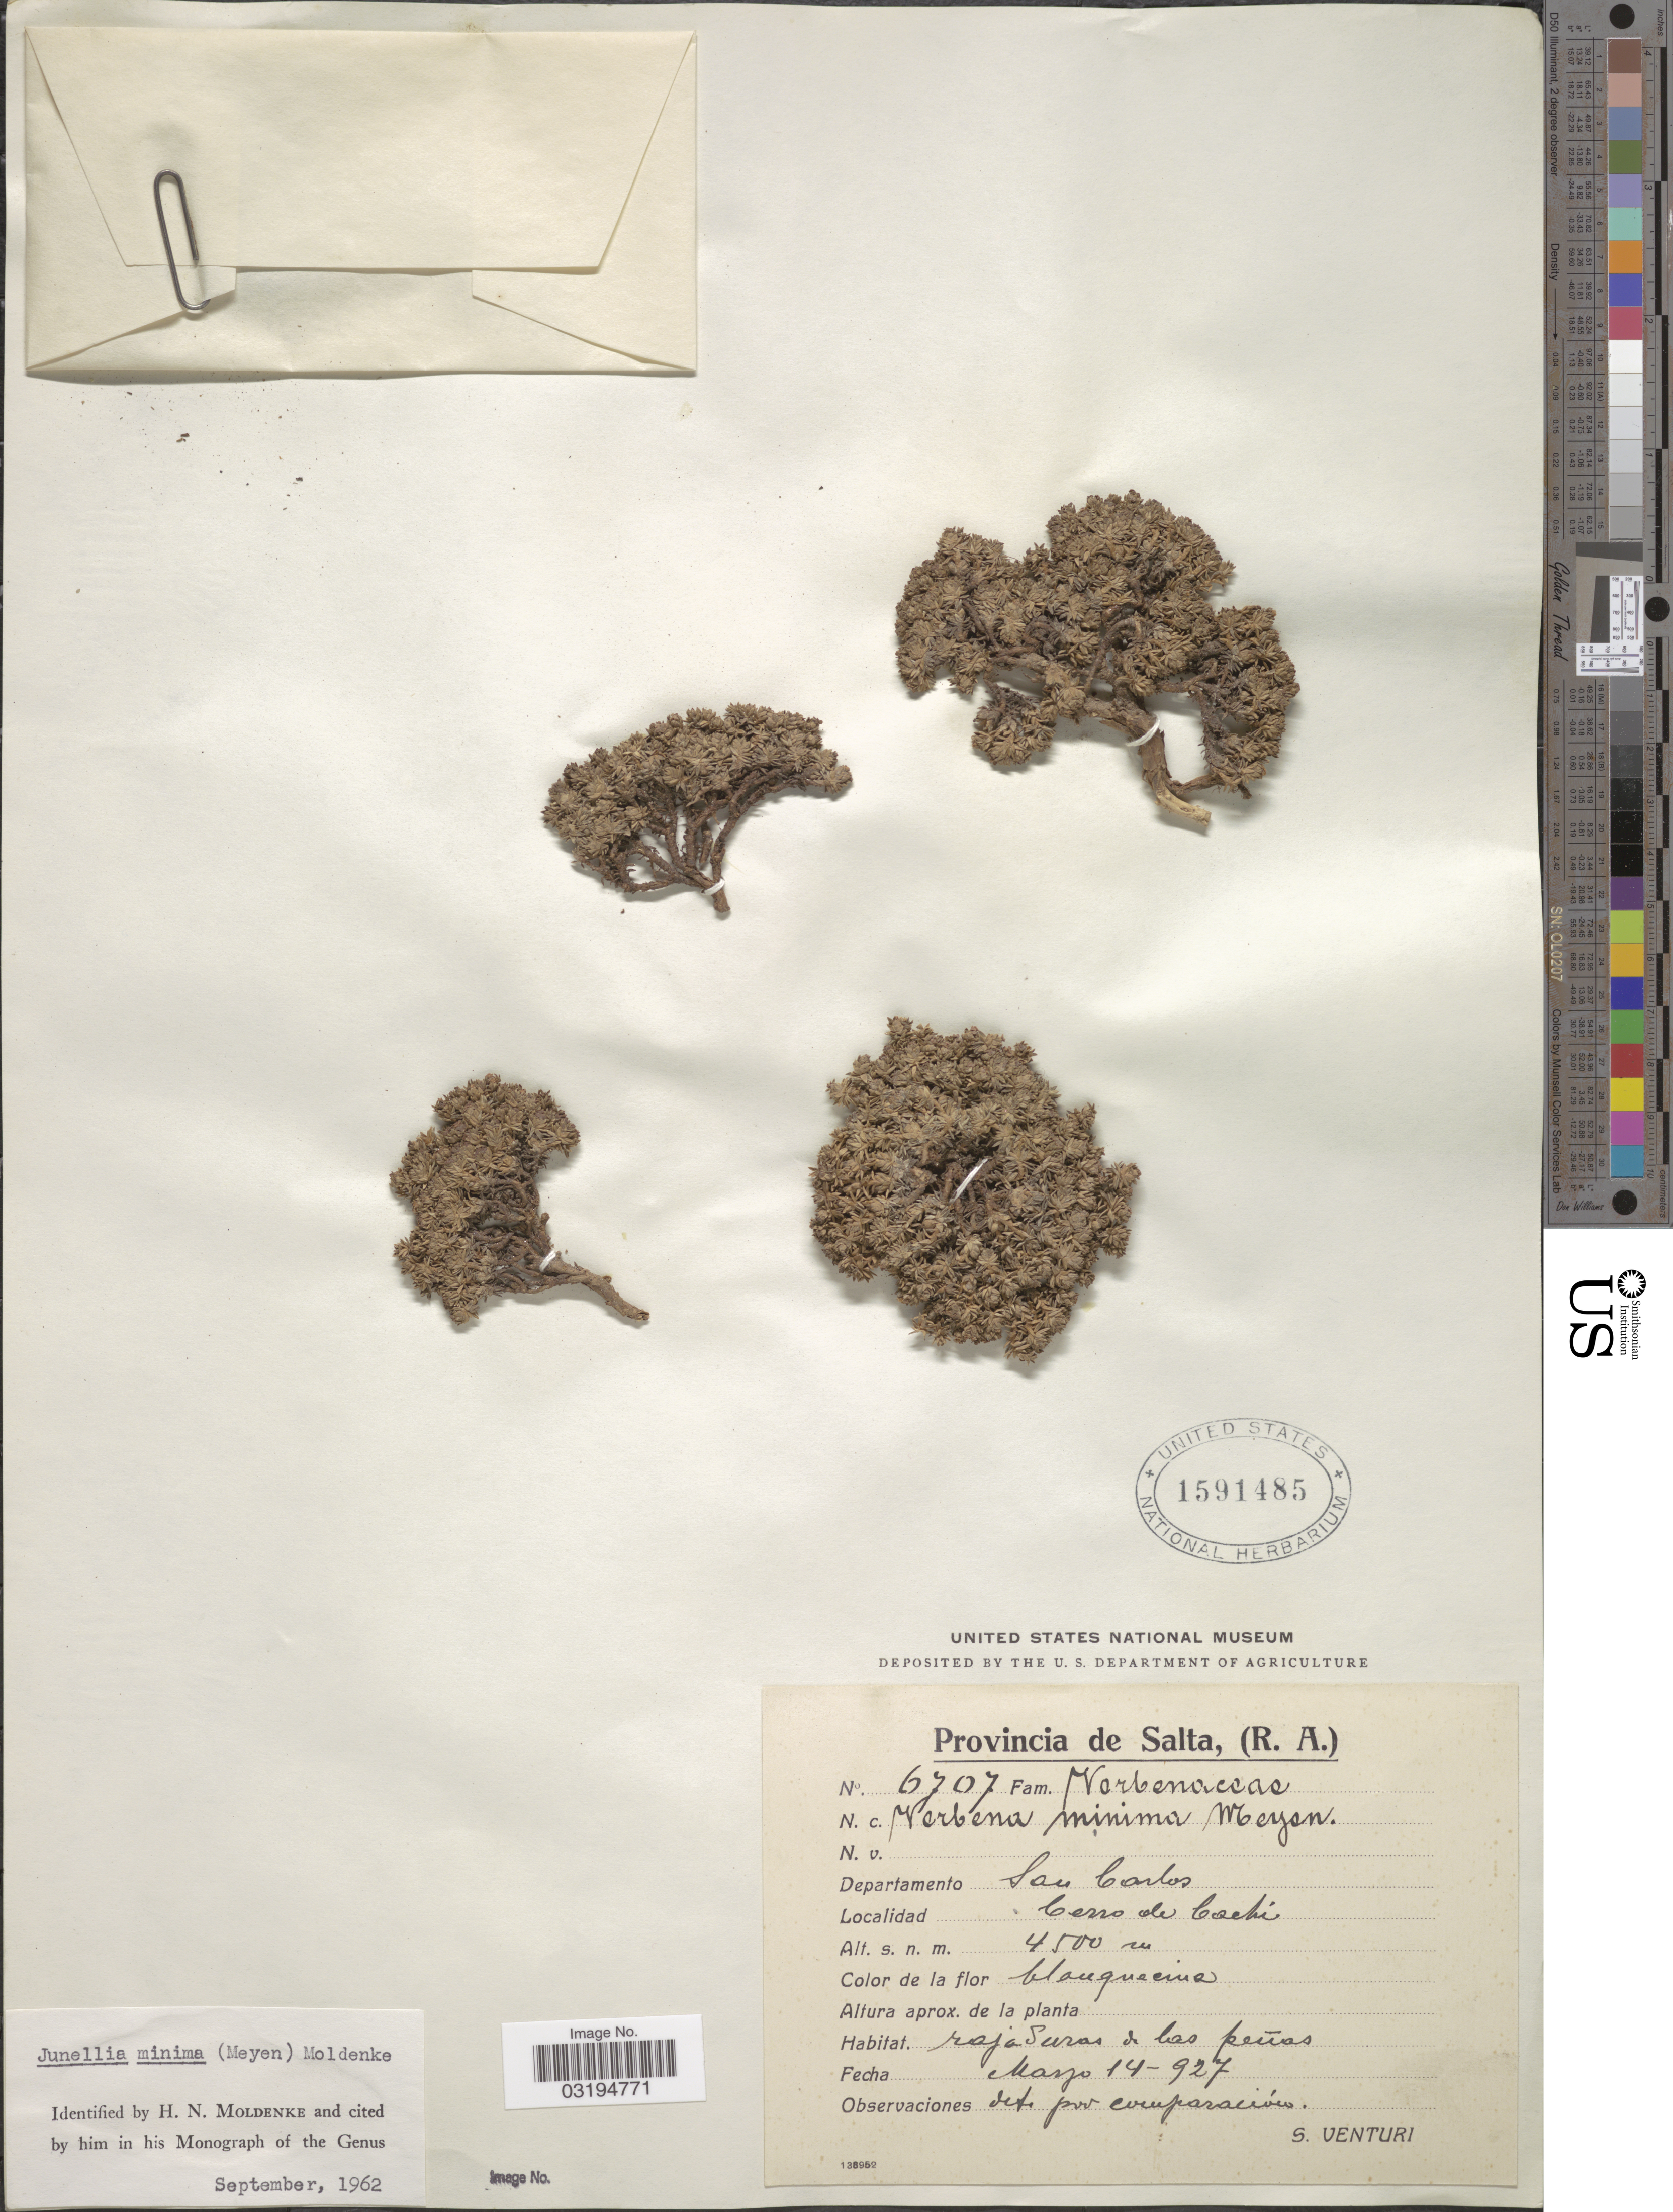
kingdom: Plantae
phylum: Tracheophyta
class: Magnoliopsida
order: Lamiales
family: Verbenaceae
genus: Junellia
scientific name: Junellia minima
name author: (Meyen) Moldenke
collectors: S. Venturi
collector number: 6707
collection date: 1927-03-14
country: Argentina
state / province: Salta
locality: Departamento San Carlos. Cerro de Cachi.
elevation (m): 4500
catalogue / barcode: US 15191485